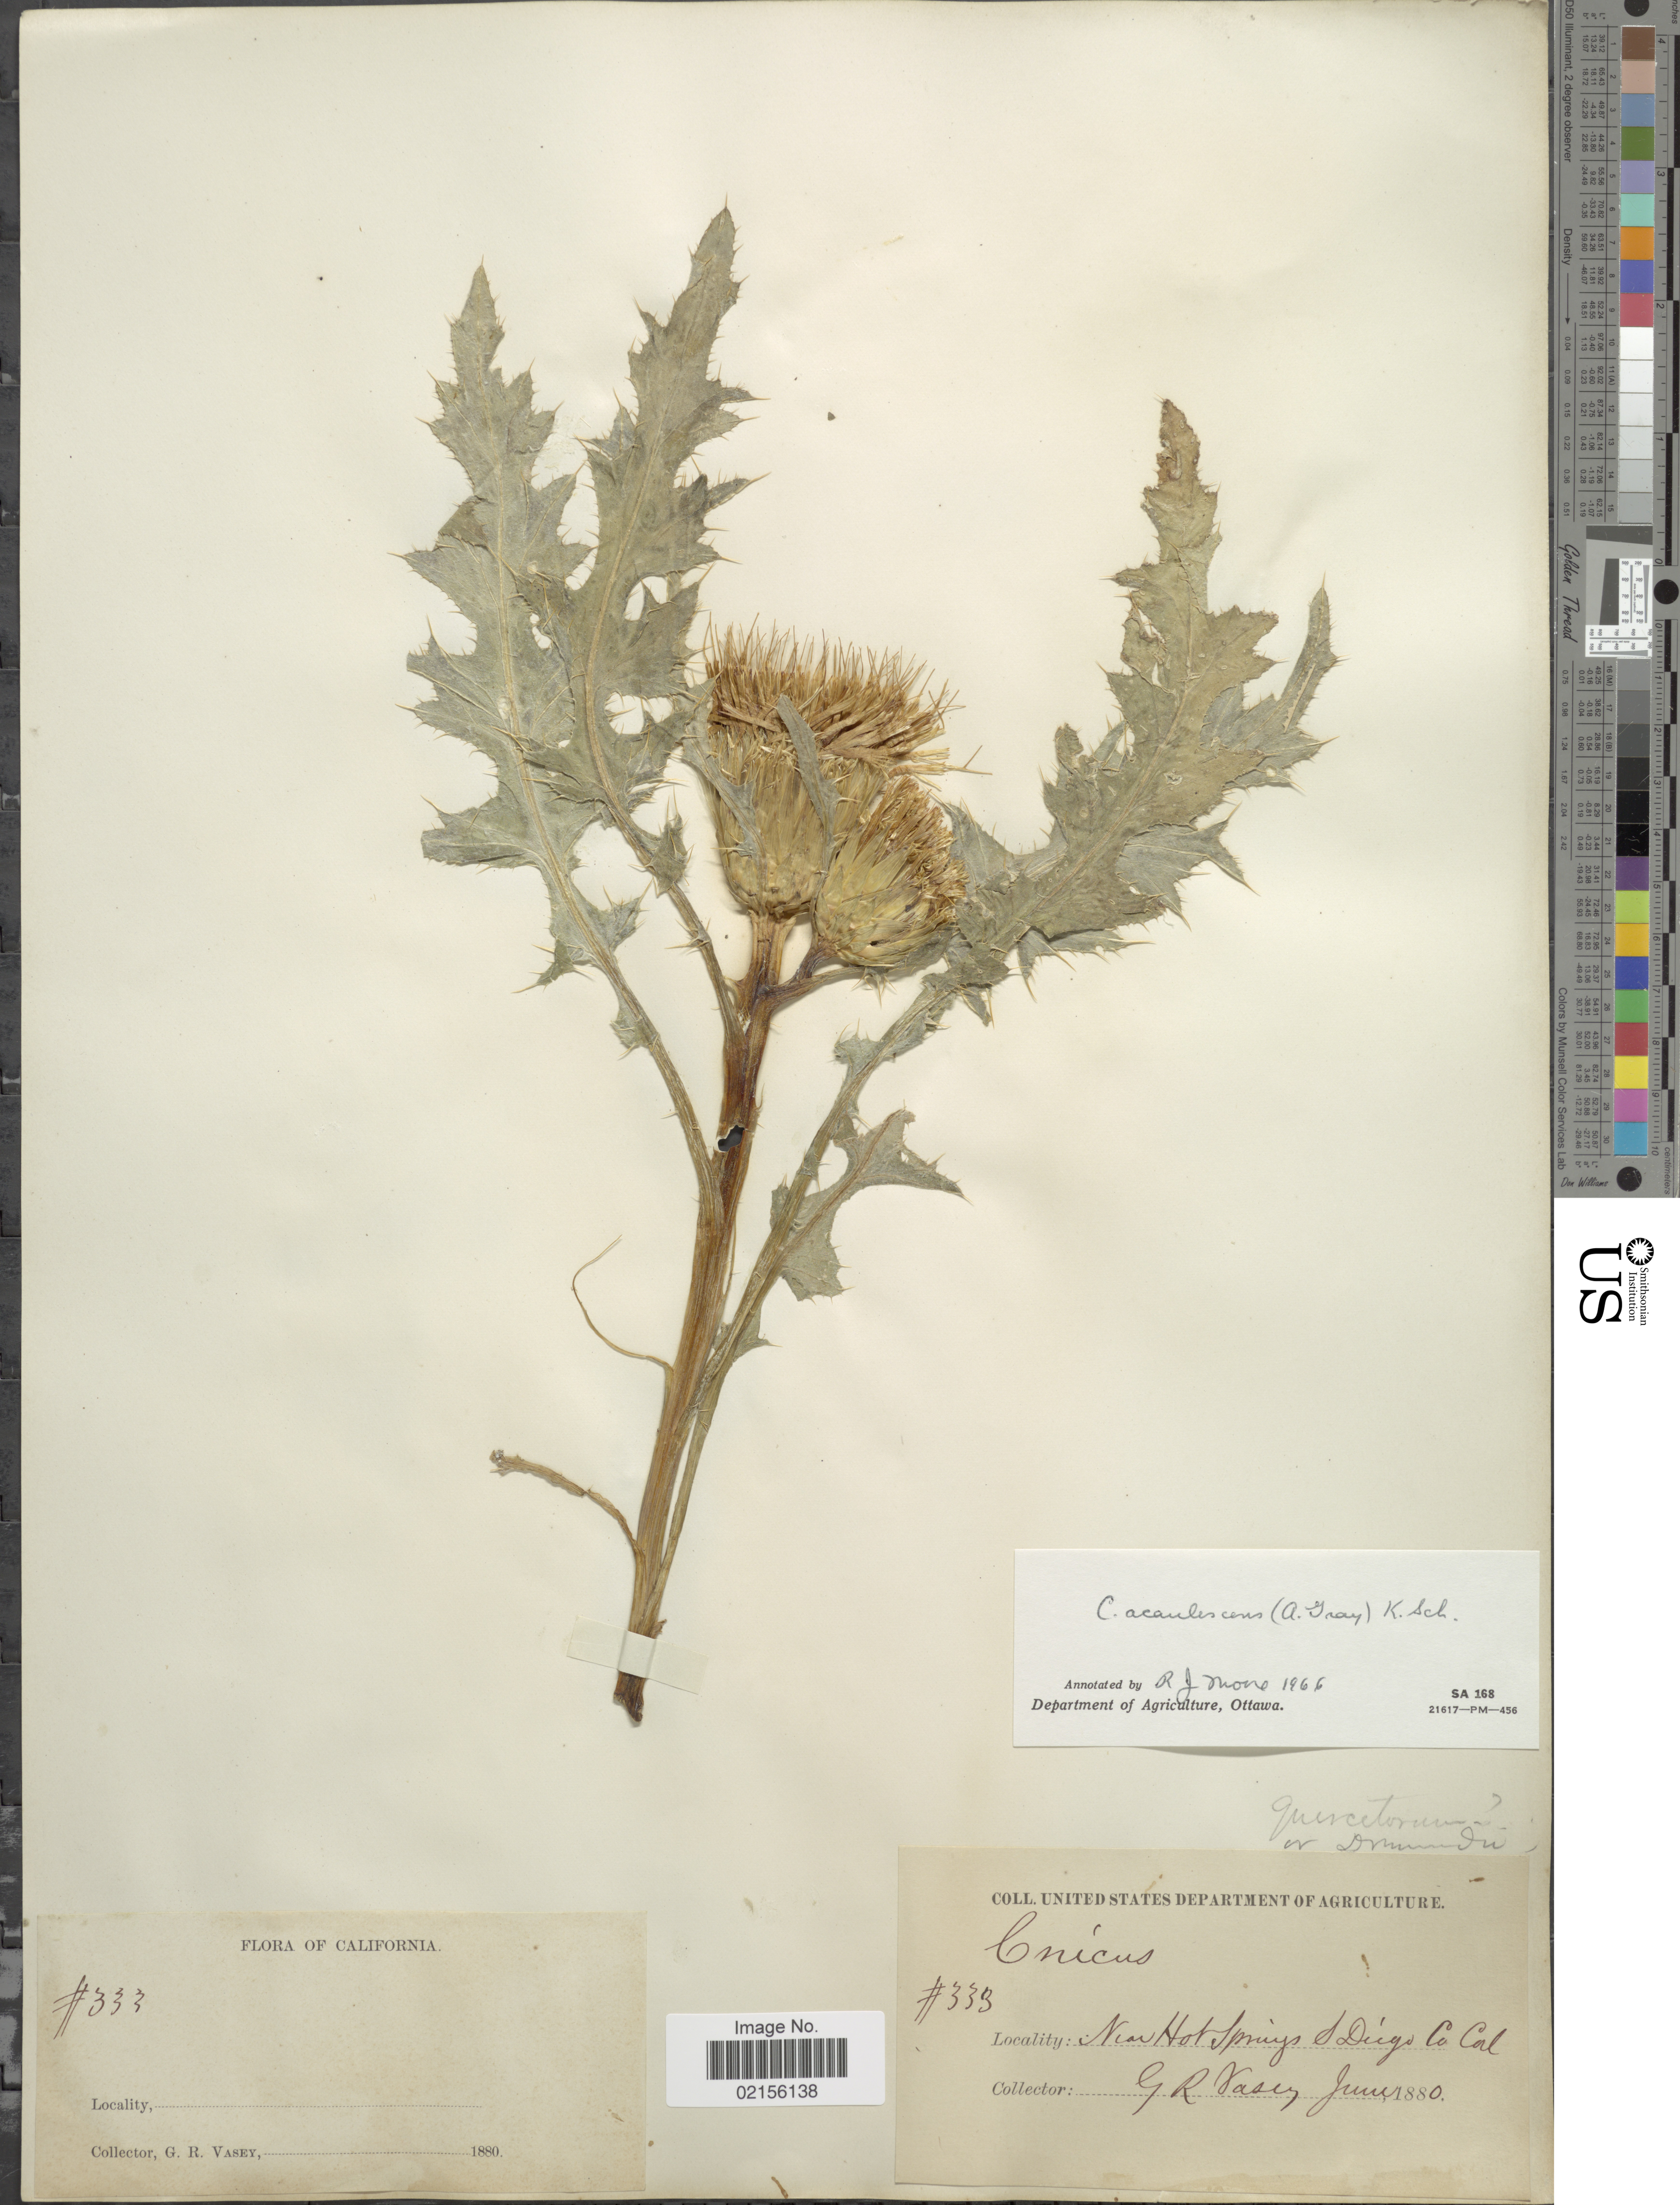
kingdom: Plantae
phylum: Tracheophyta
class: Magnoliopsida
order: Asterales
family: Asteraceae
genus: Cirsium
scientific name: Cirsium scariosum var. americanum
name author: (A. Gray) D.J. Keil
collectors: G. R. Vasey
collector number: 333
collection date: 1880-06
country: United States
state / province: California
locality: Near Hot Springs S Diego Co